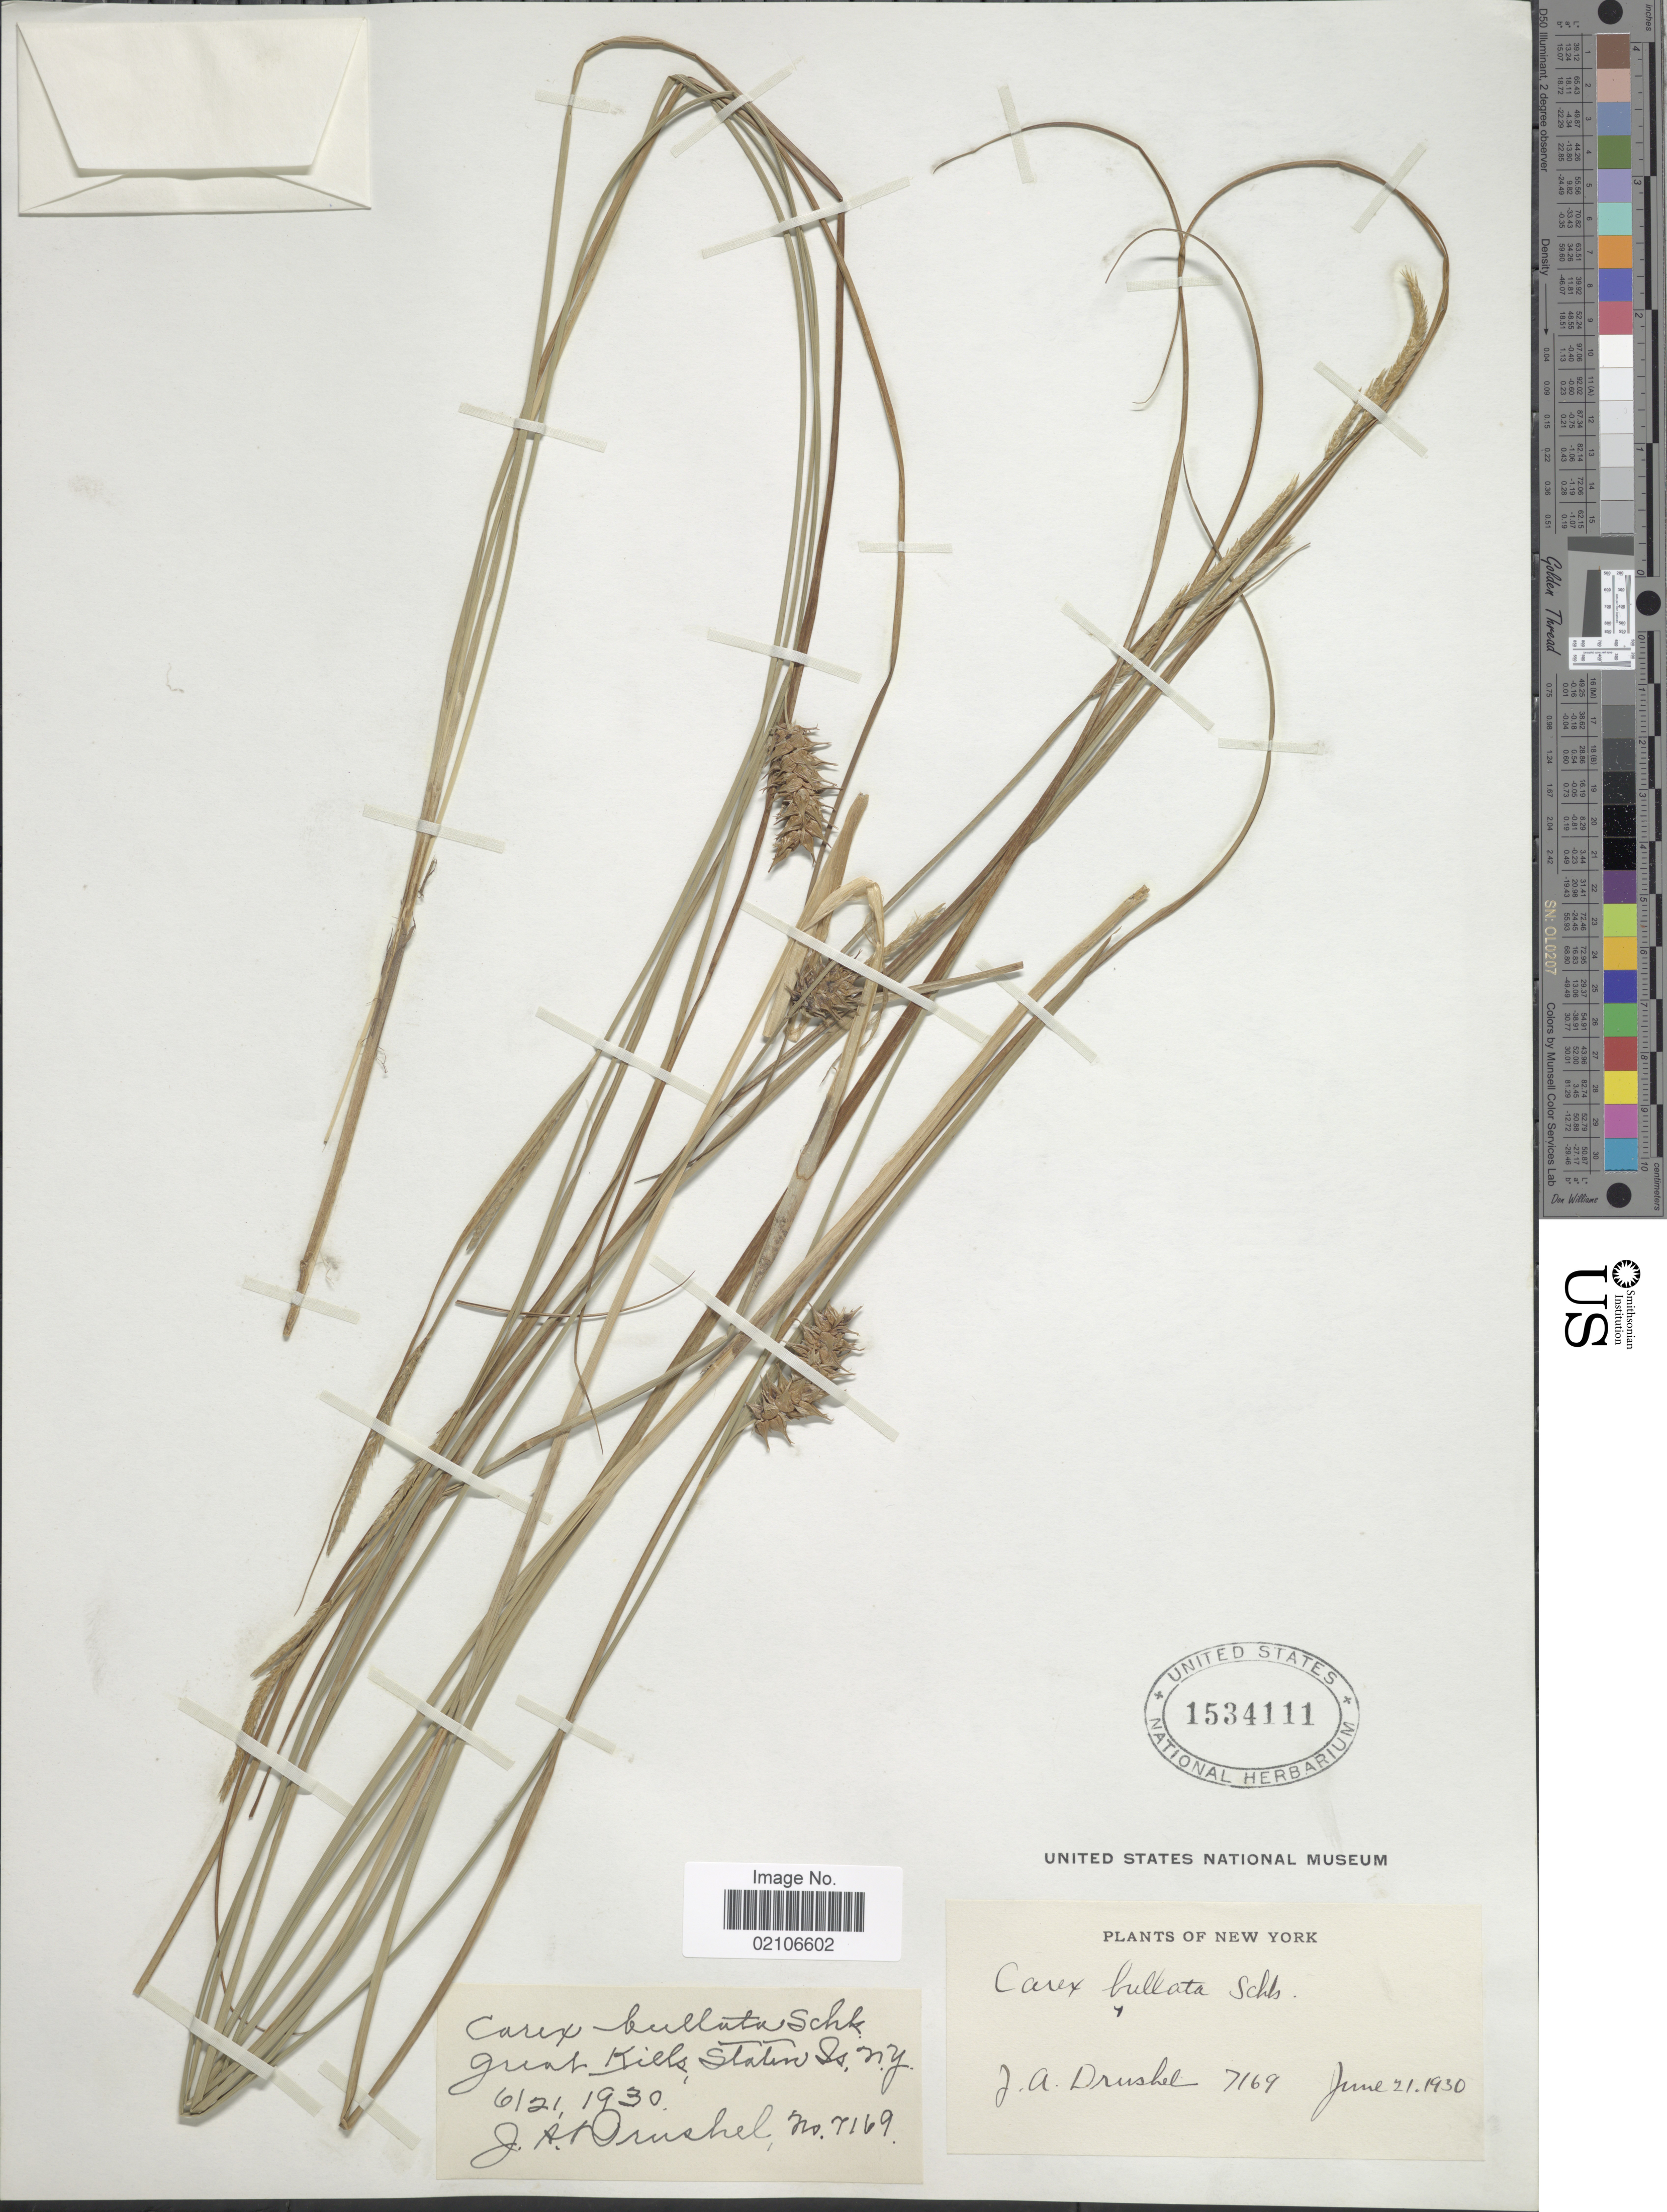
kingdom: Plantae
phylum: Tracheophyta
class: Liliopsida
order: Poales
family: Cyperaceae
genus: Carex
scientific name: Carex bullata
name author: Schkuhr ex Willd.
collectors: J. A. Drushel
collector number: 7169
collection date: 1930-06-21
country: United States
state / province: New York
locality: Guat Kiels Staten Is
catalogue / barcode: US 1534111